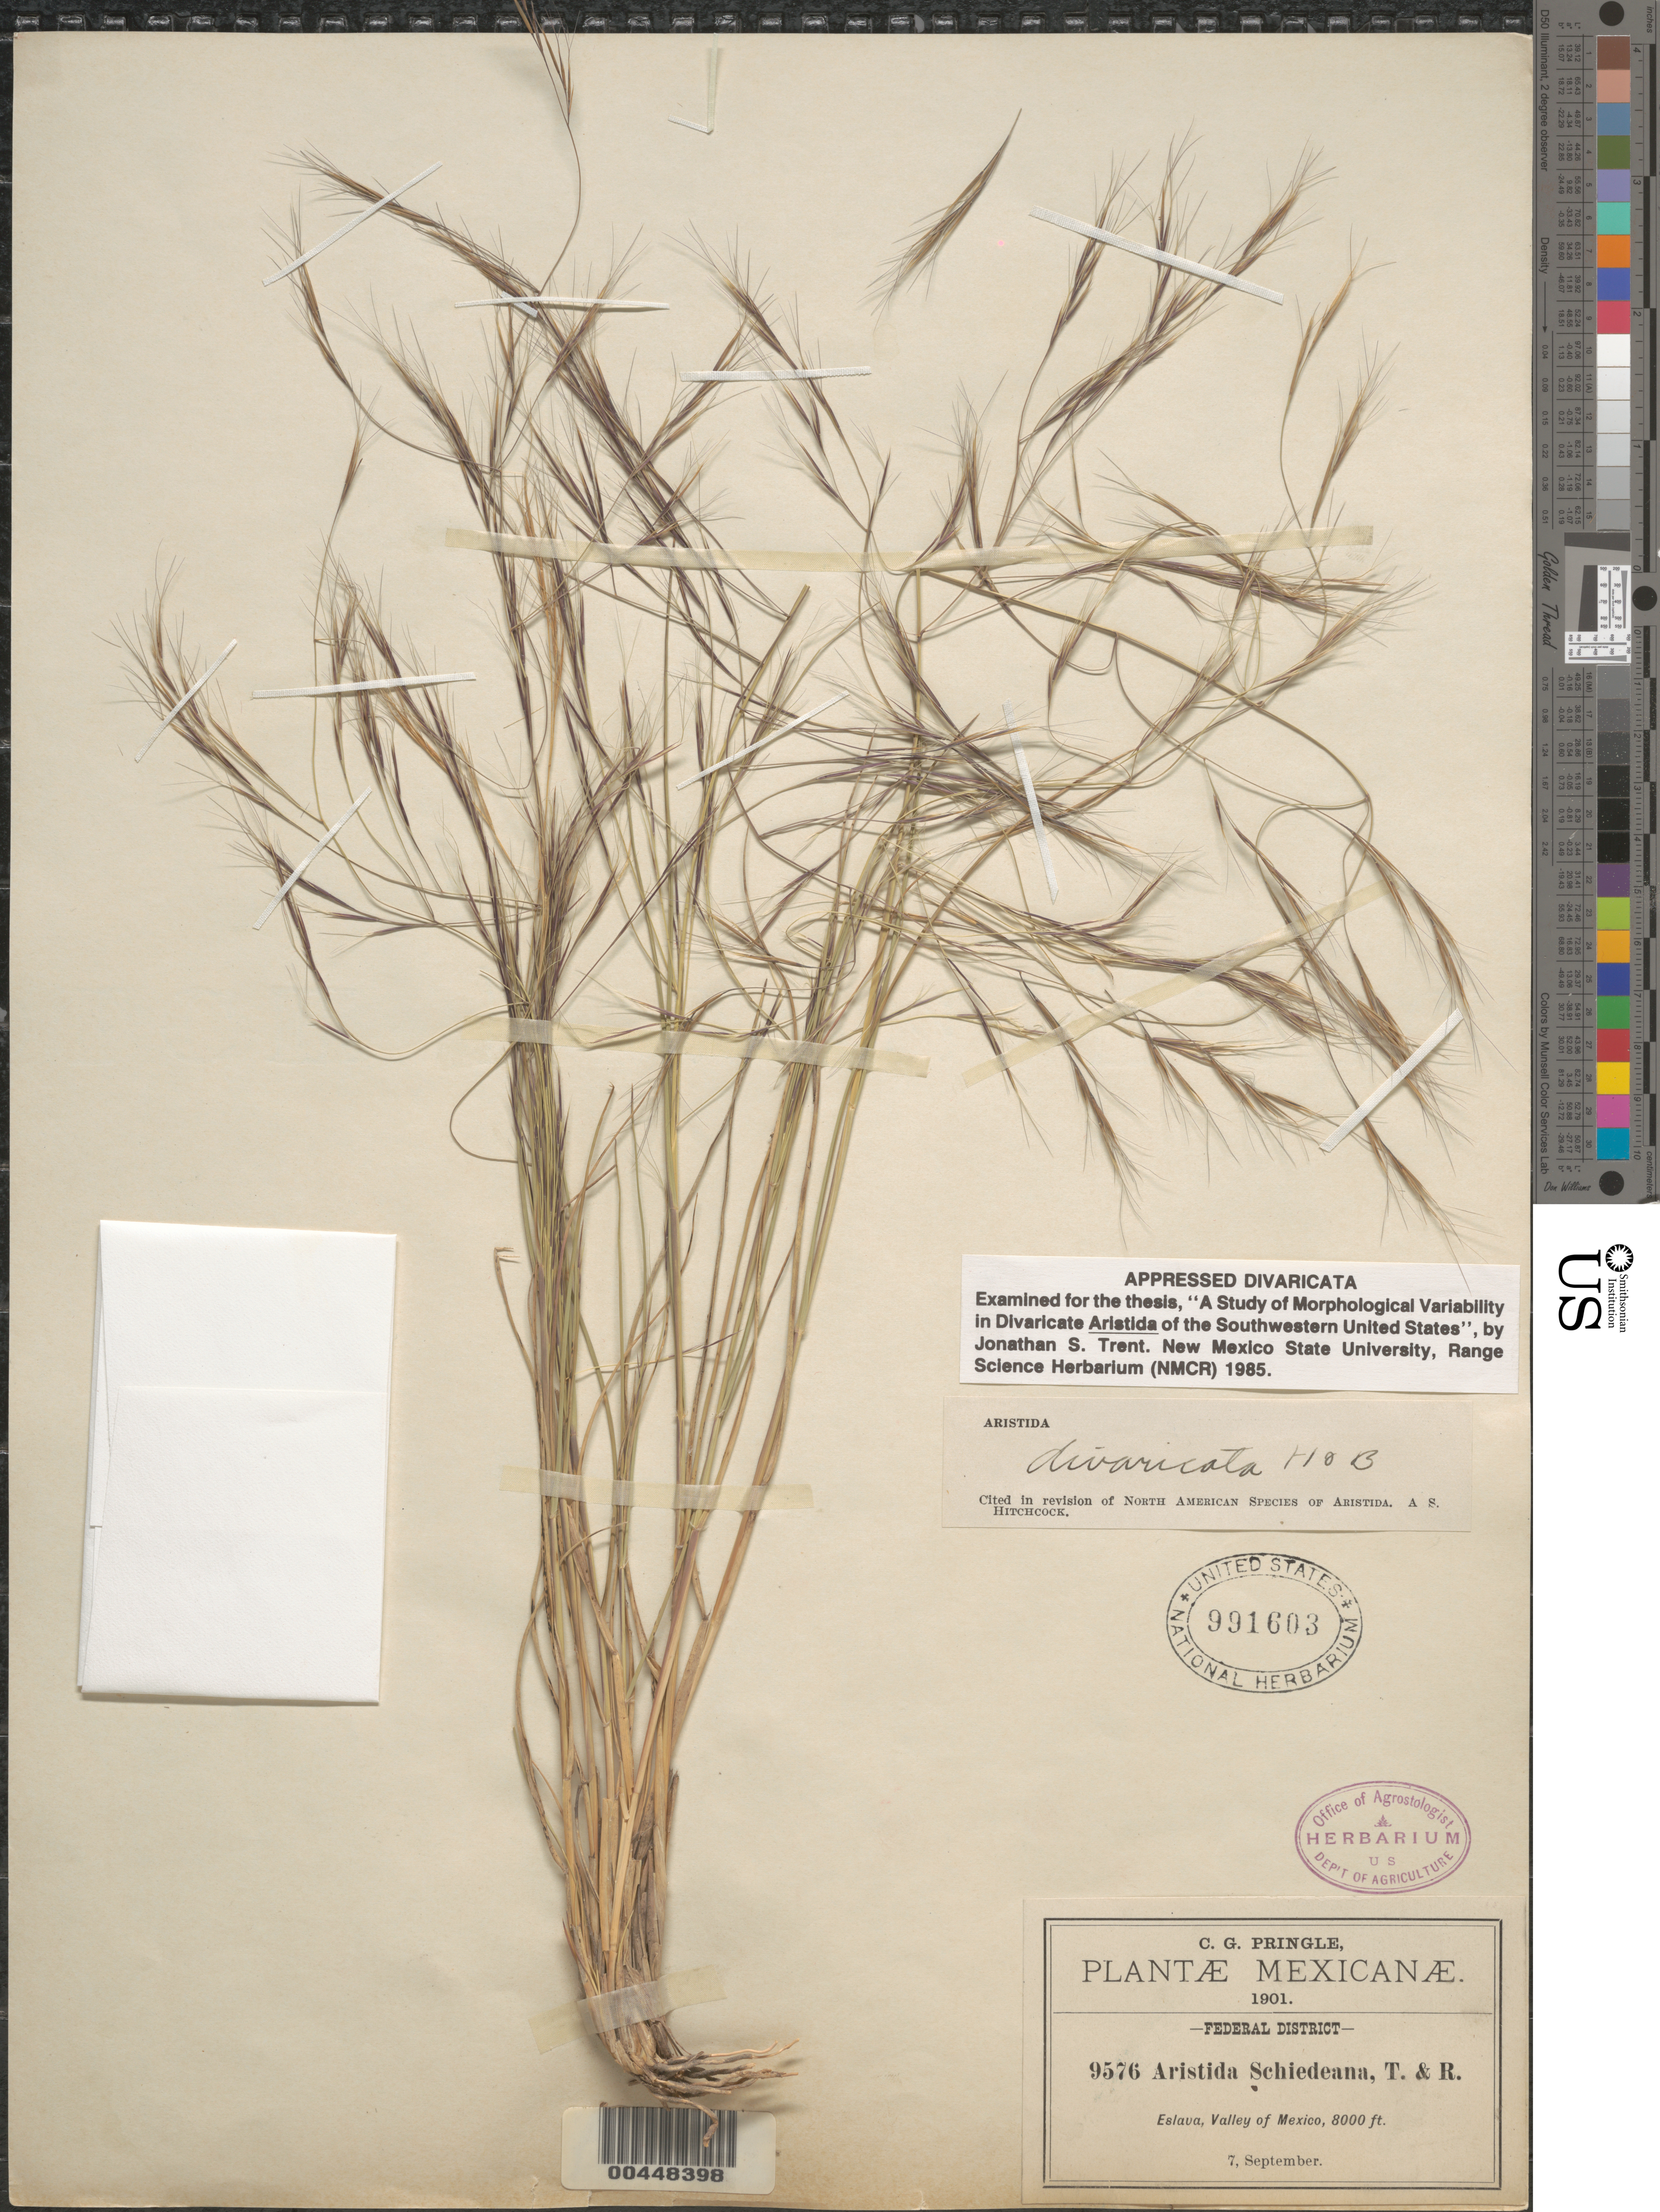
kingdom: Plantae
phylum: Tracheophyta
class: Liliopsida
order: Poales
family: Poaceae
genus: Aristida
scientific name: Aristida divaricata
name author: Humb. & Bonpl. ex Willd.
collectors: C. G. Pringle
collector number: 9576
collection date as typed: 7 Sep 1901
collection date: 1901-09-07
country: Mexico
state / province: Distrito Federal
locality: Eslava, Valley of Mexico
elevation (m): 2438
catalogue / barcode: US 991603